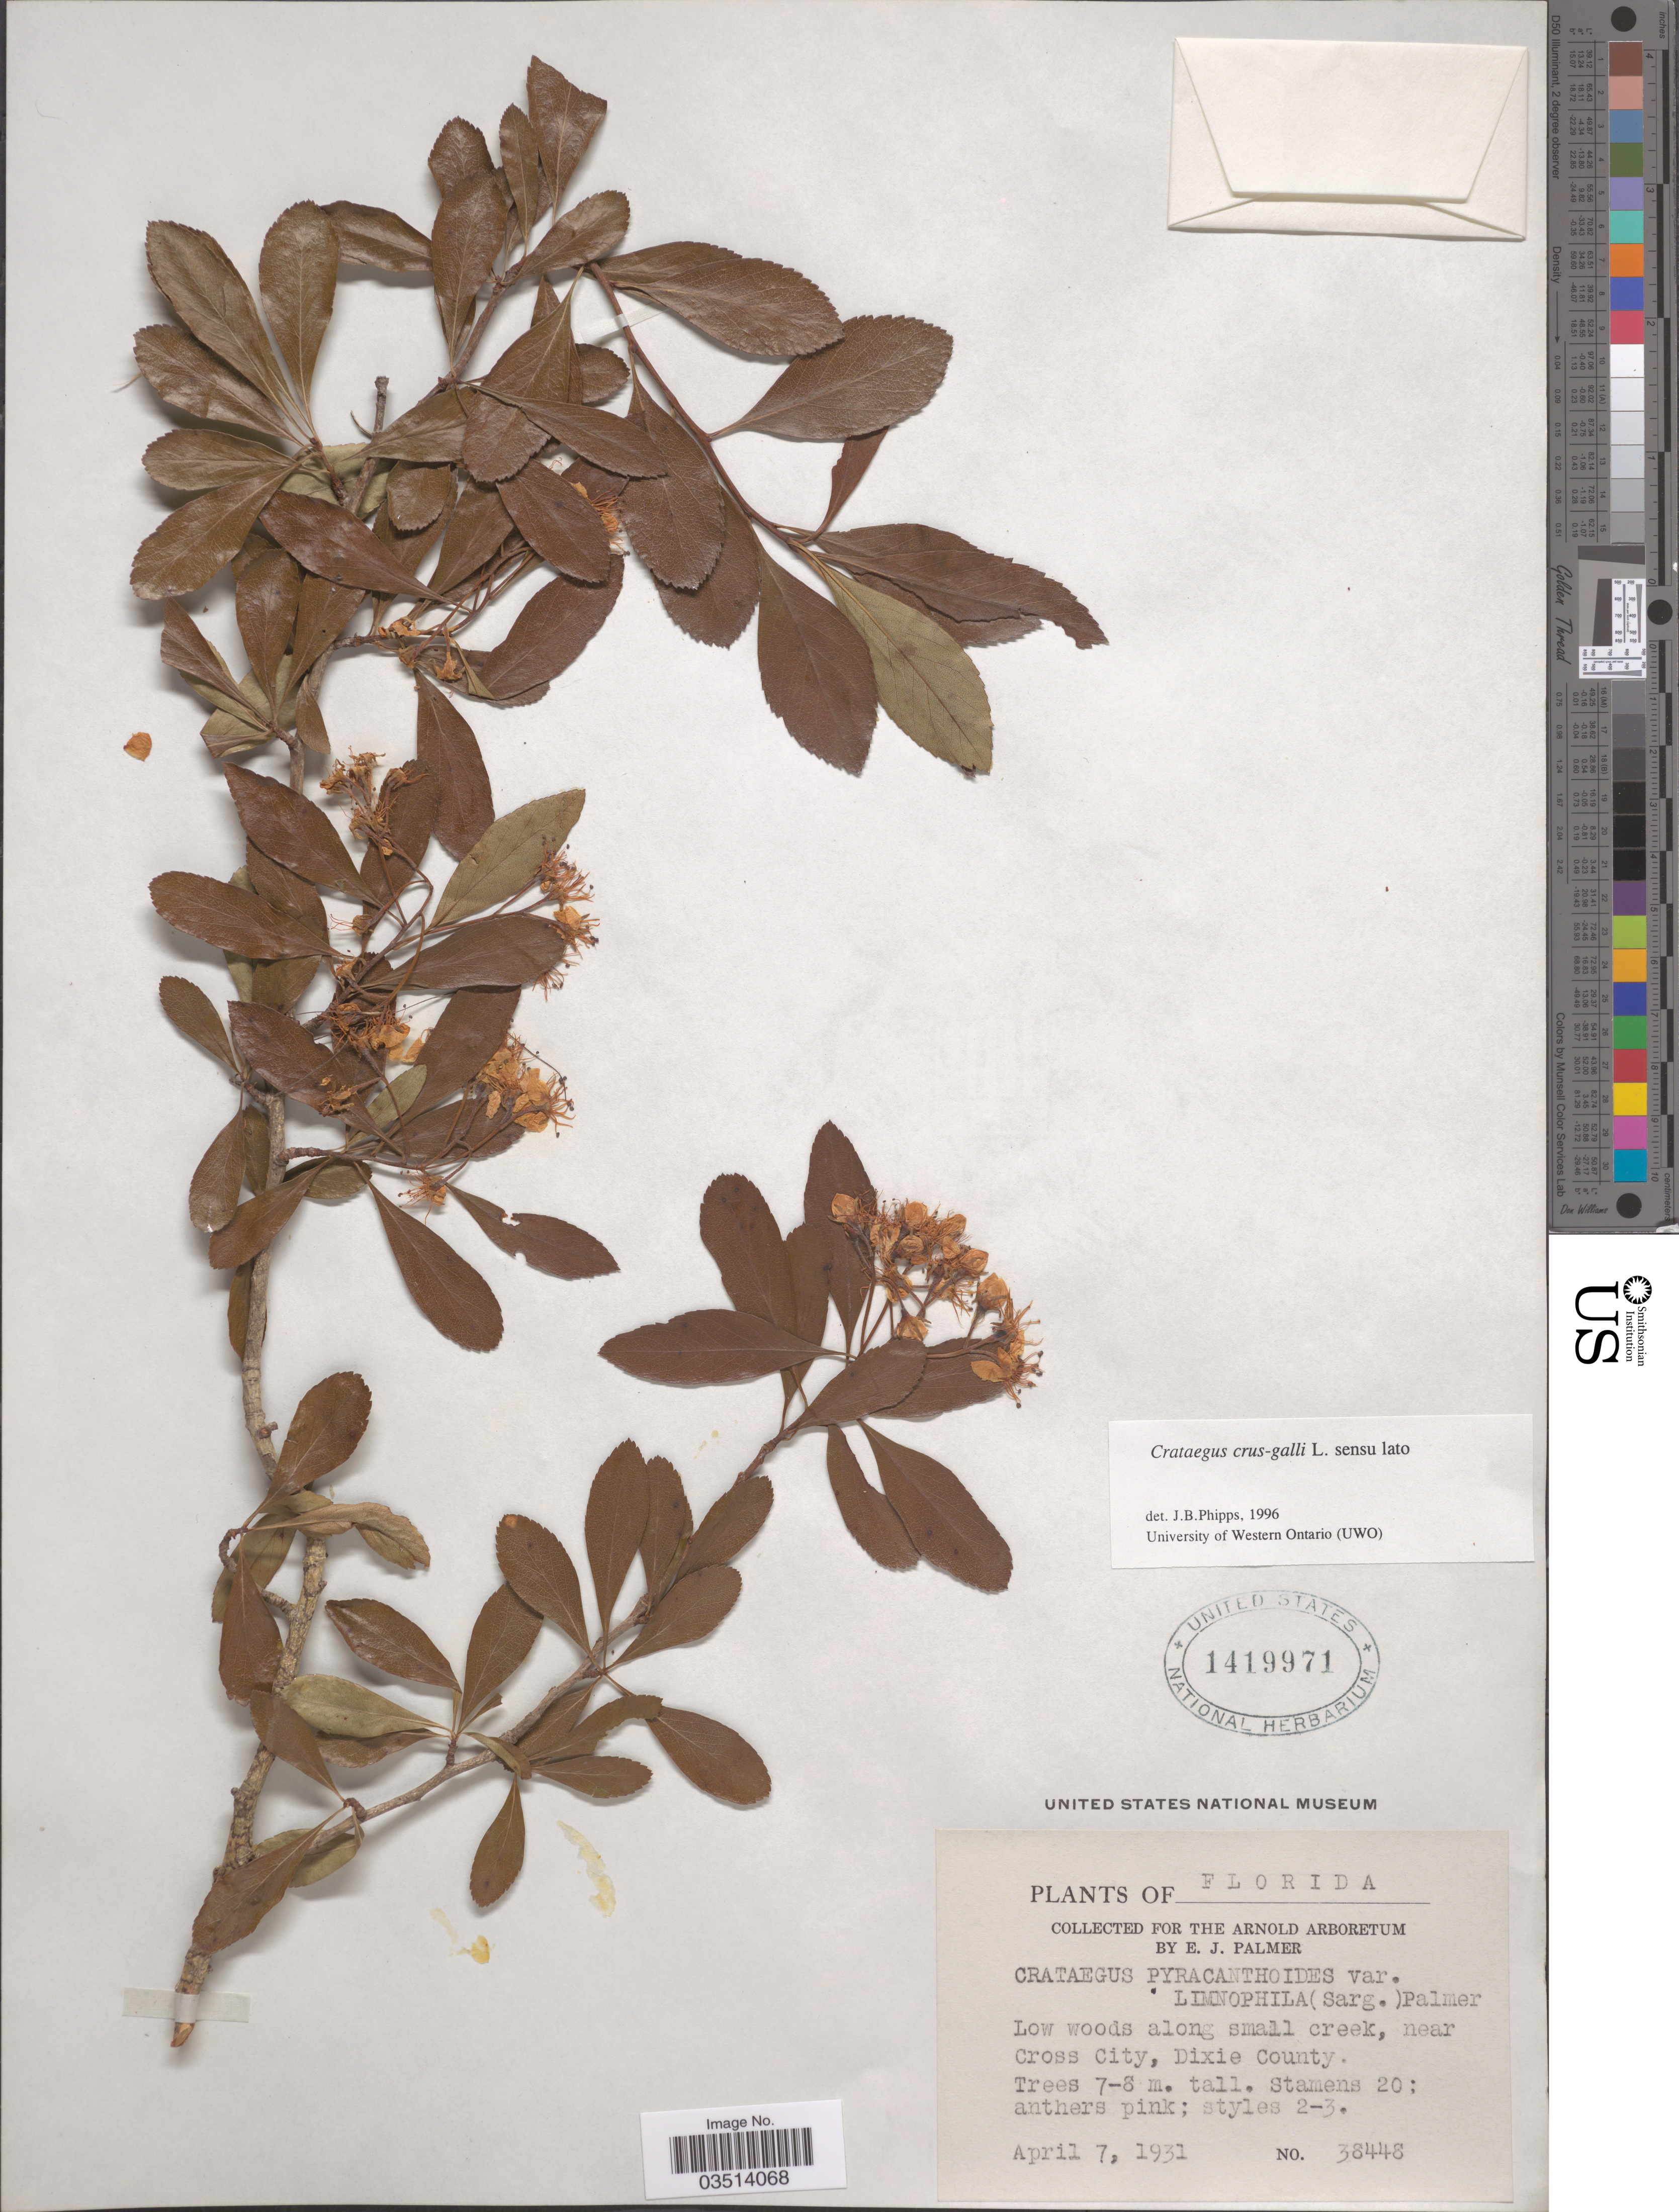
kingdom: Plantae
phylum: Tracheophyta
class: Magnoliopsida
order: Rosales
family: Rosaceae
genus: Crataegus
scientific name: Crataegus crus-galli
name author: L.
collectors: E. J. Palmer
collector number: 38448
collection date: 1931-04-07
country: United States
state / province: Florida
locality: Near Cross City, Dixie County.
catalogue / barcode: US 1419971